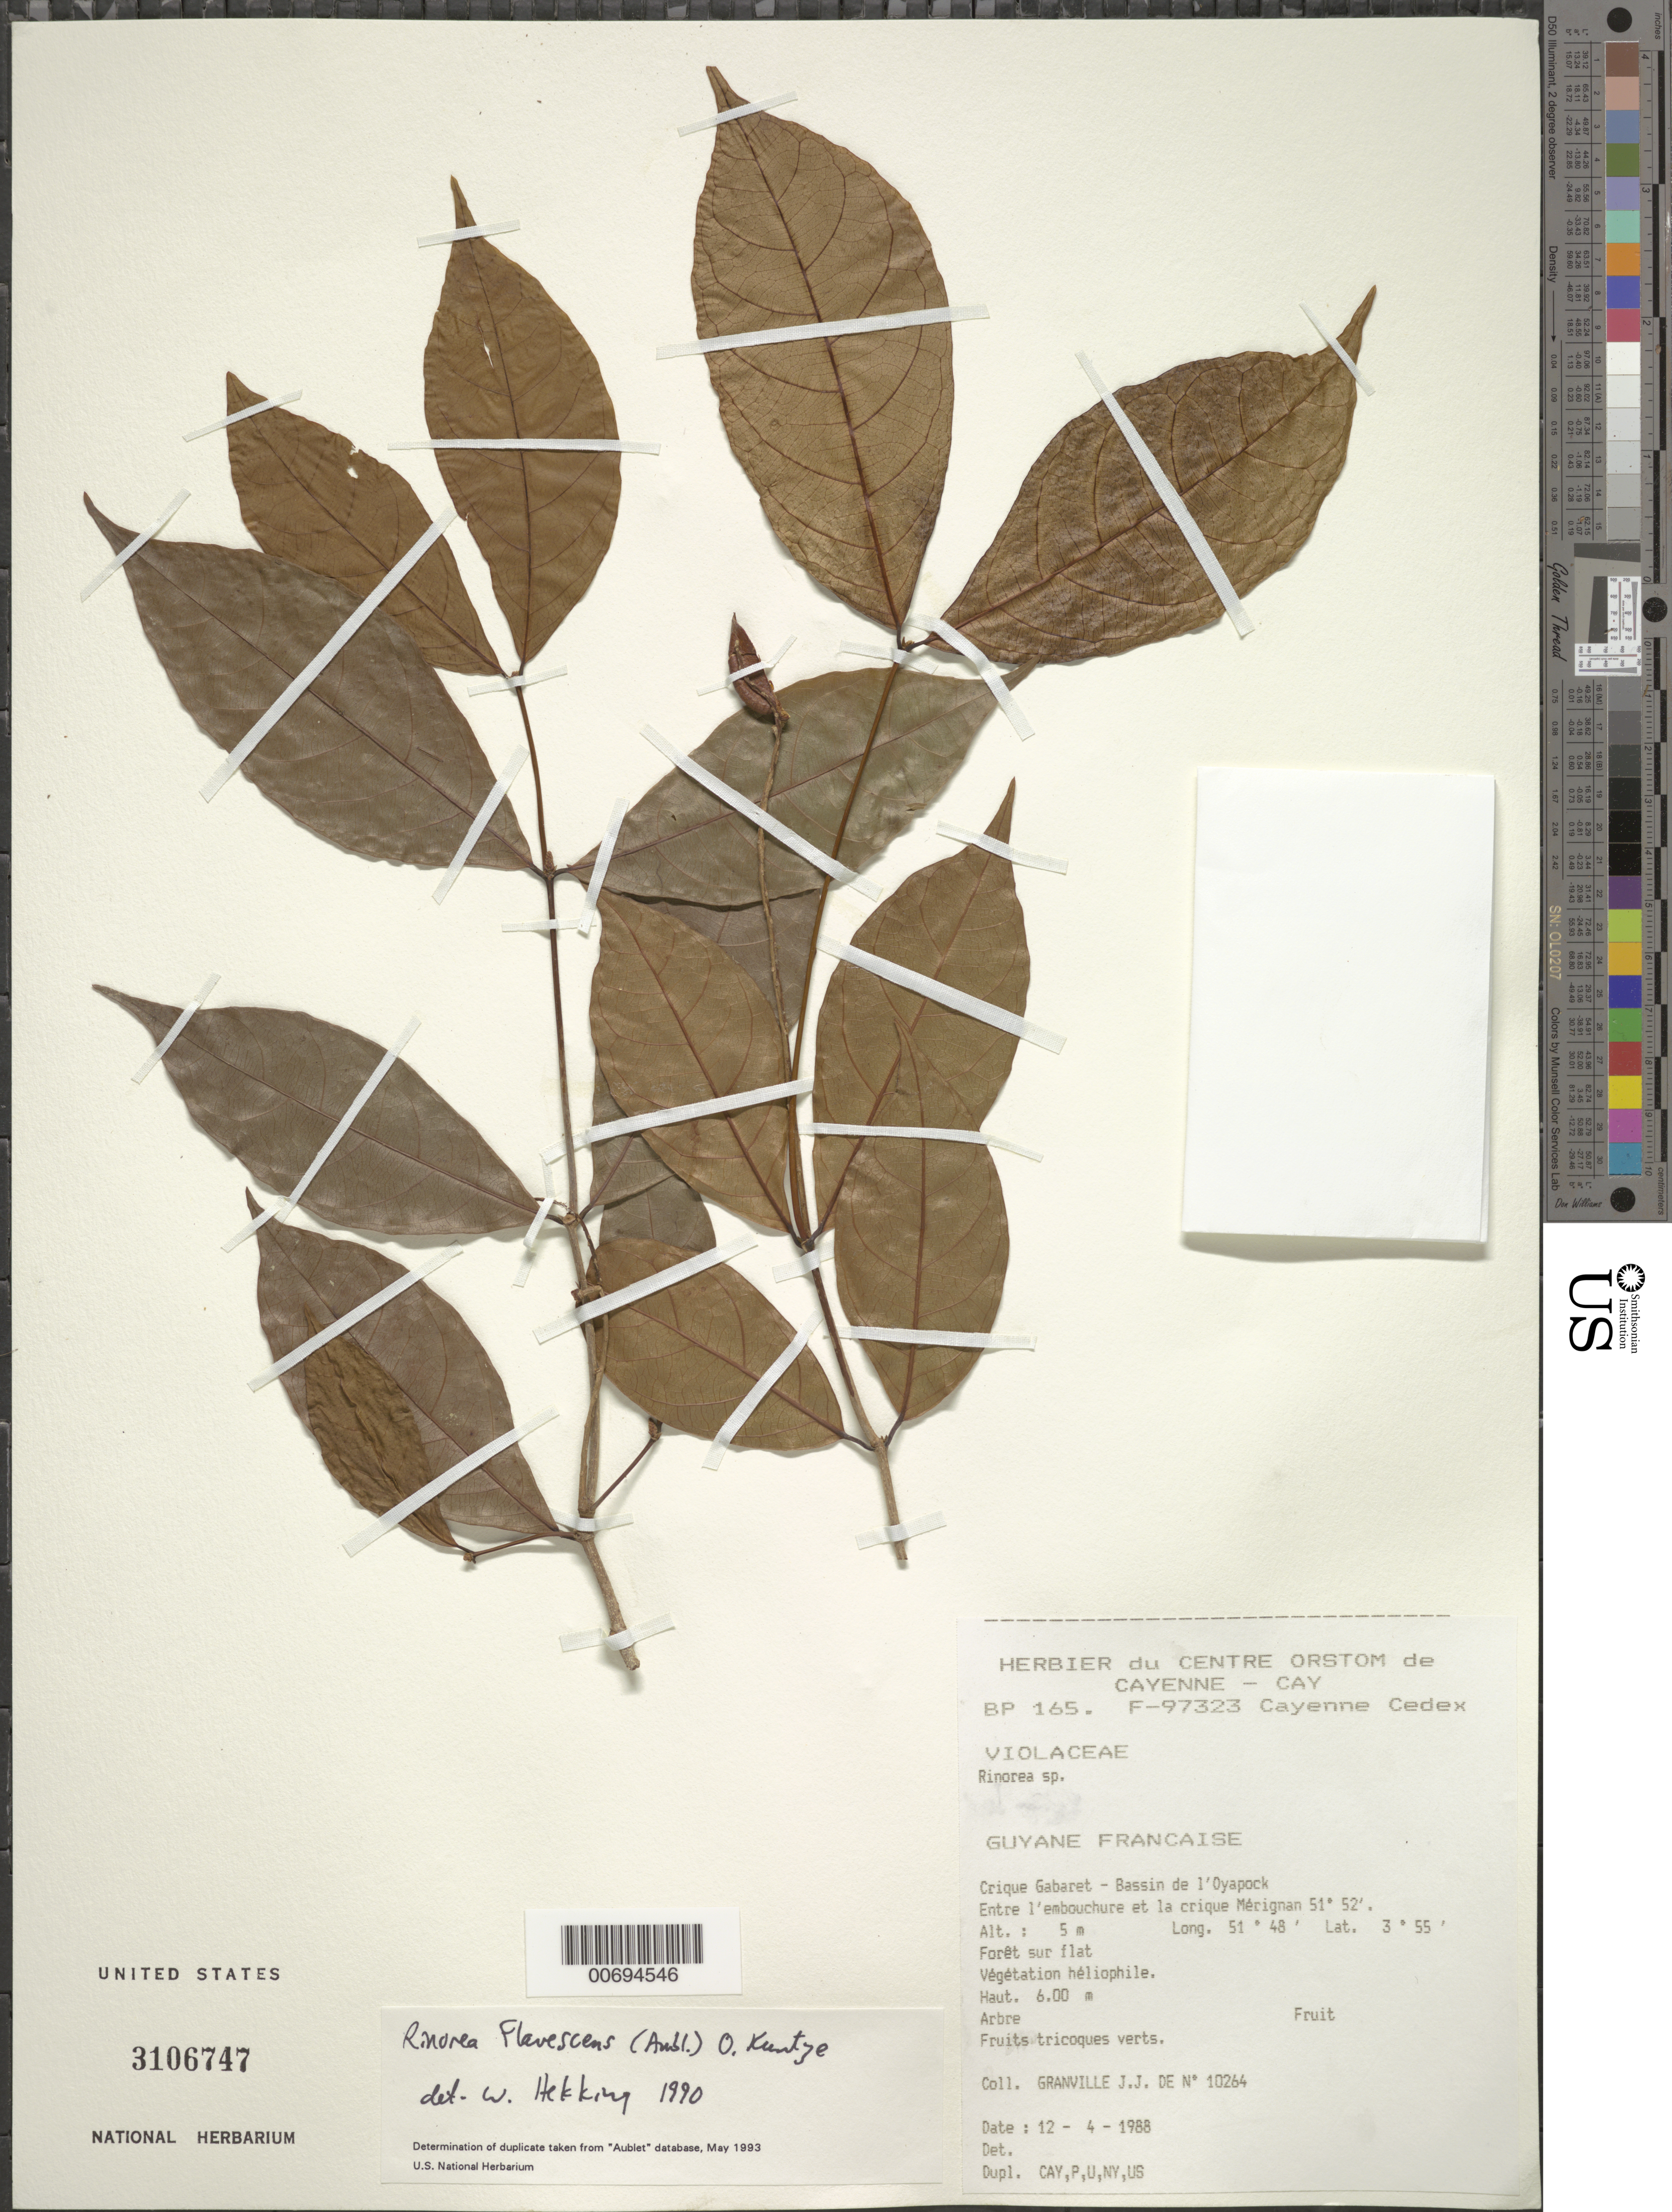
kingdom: Plantae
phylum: Tracheophyta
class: Magnoliopsida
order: Malpighiales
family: Violaceae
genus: Rinorea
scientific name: Rinorea flavescens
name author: (Aubl.) Kuntze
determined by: Hekking, W. H. A.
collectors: J.-J. de Granville et al.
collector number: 10264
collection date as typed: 12-Apr-88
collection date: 1988-04-12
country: French Guiana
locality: Crique Gabaret, Bassin de l'Oyapock, entre l'embouchure et la crique Mérignan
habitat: Forêt sur flat, végétation héliophile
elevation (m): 5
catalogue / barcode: US 3106747